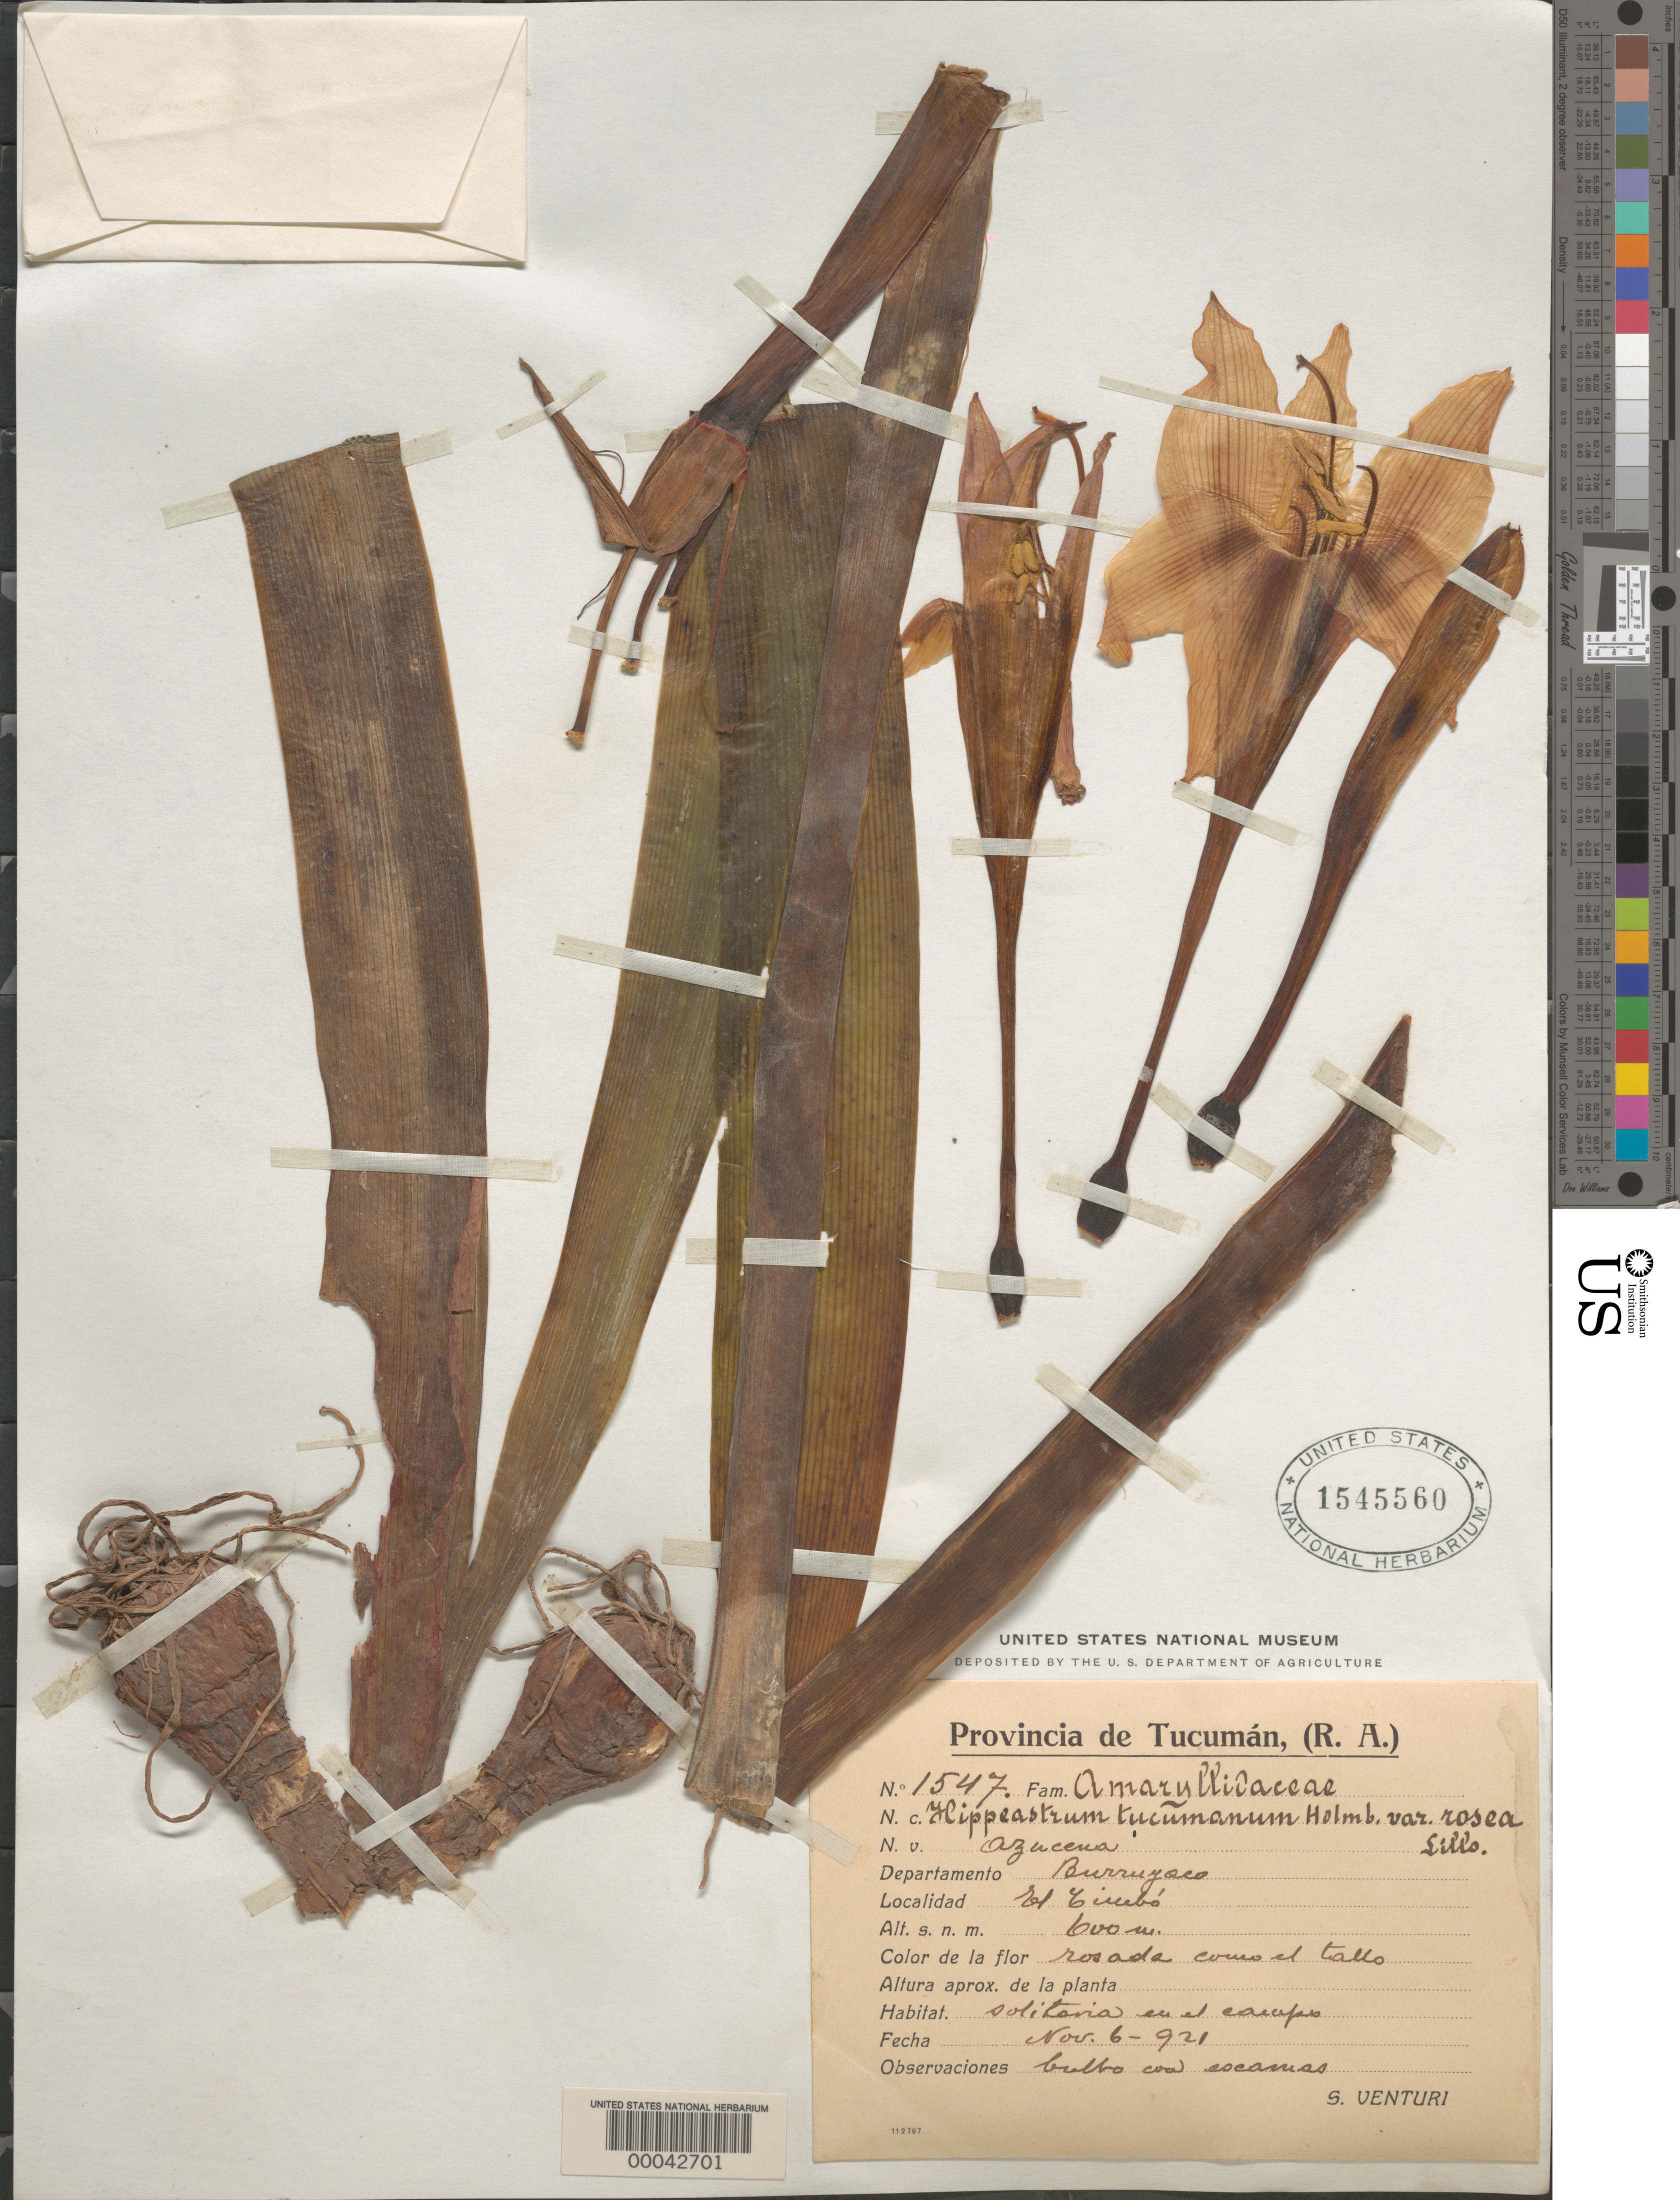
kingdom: Plantae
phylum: Tracheophyta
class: Liliopsida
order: Asparagales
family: Amaryllidaceae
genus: Hippeastrum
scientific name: Hippeastrum tucumanum var. rosea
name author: Lillo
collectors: S. Venturi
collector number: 1547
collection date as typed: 06 Nov 1921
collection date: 1921-11-06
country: Argentina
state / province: Tucumán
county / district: Burruyaco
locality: Del Ciscebo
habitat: Field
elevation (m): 600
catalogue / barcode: US 1545560